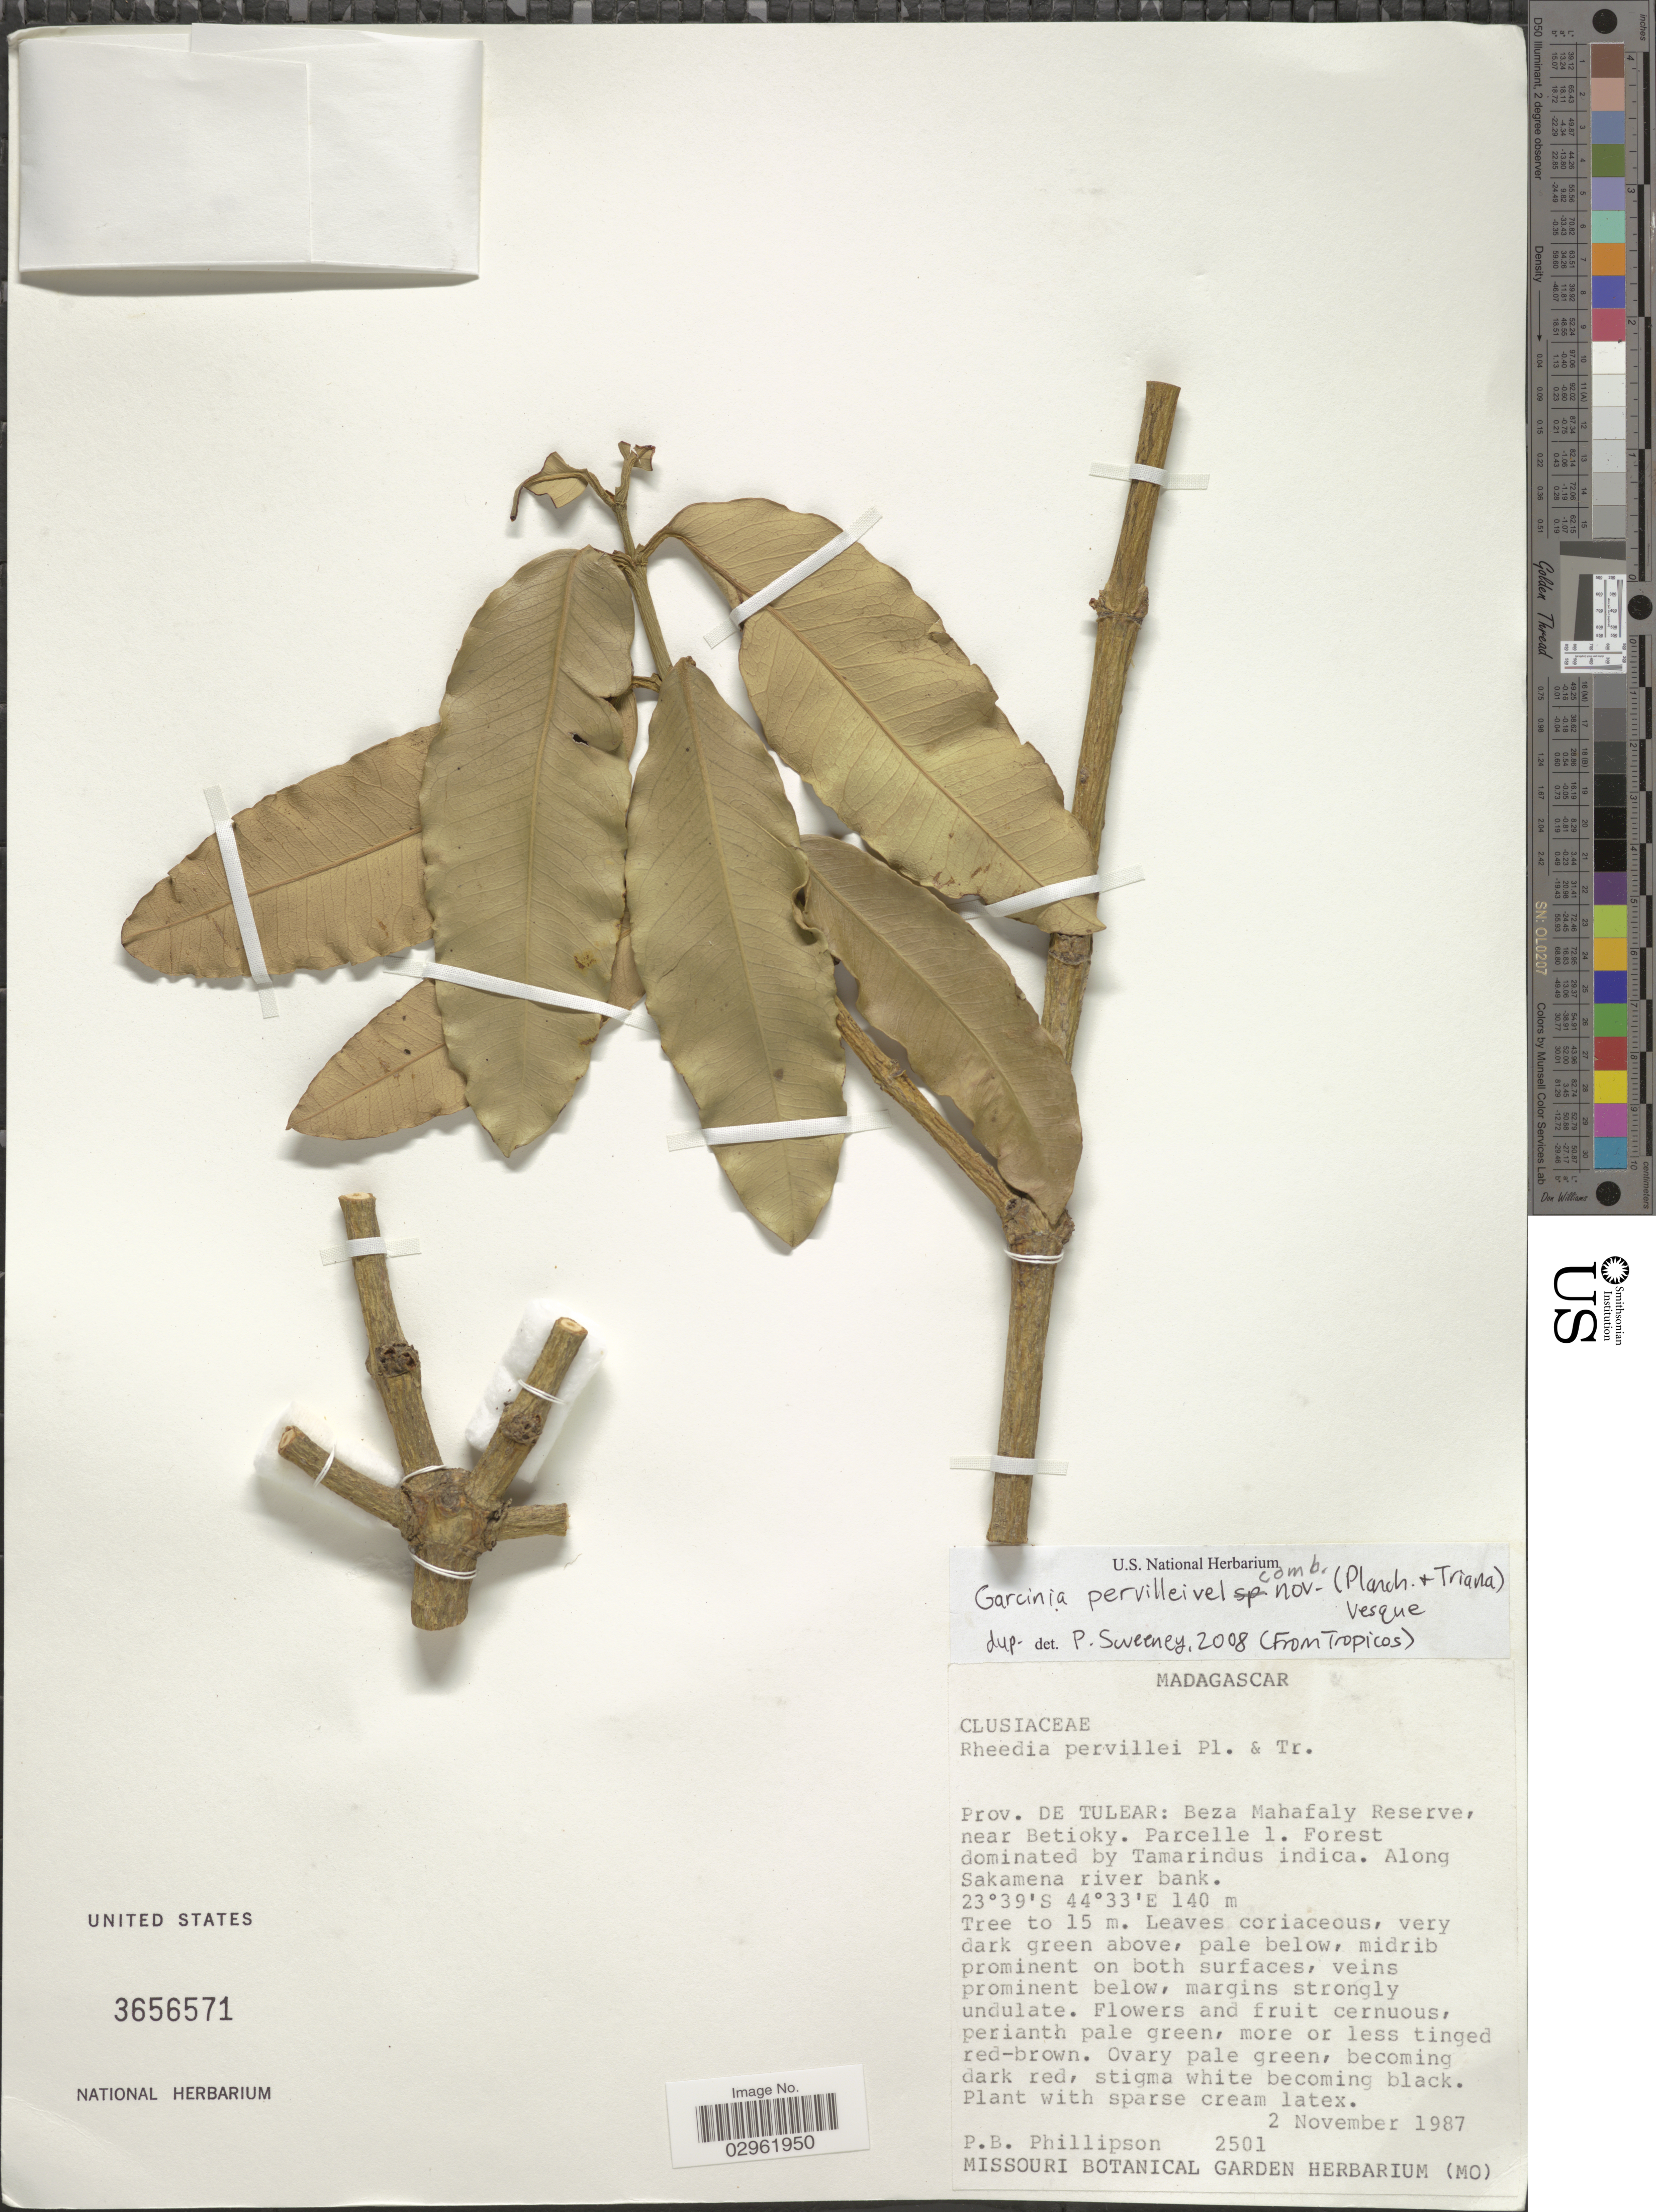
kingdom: Plantae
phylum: Tracheophyta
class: Magnoliopsida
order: Malpighiales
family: Clusiaceae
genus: Garcinia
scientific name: Garcinia pervillei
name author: (Planch. & Triana) Vesque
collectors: P. B. Phillipson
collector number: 2501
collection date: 1987-11-02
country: Madagascar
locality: Prov. De Tulear: Beza Mahafaly Reserve near Betioky, Parcelle 1, Along Sakamena river bank.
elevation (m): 140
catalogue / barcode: US 3656571